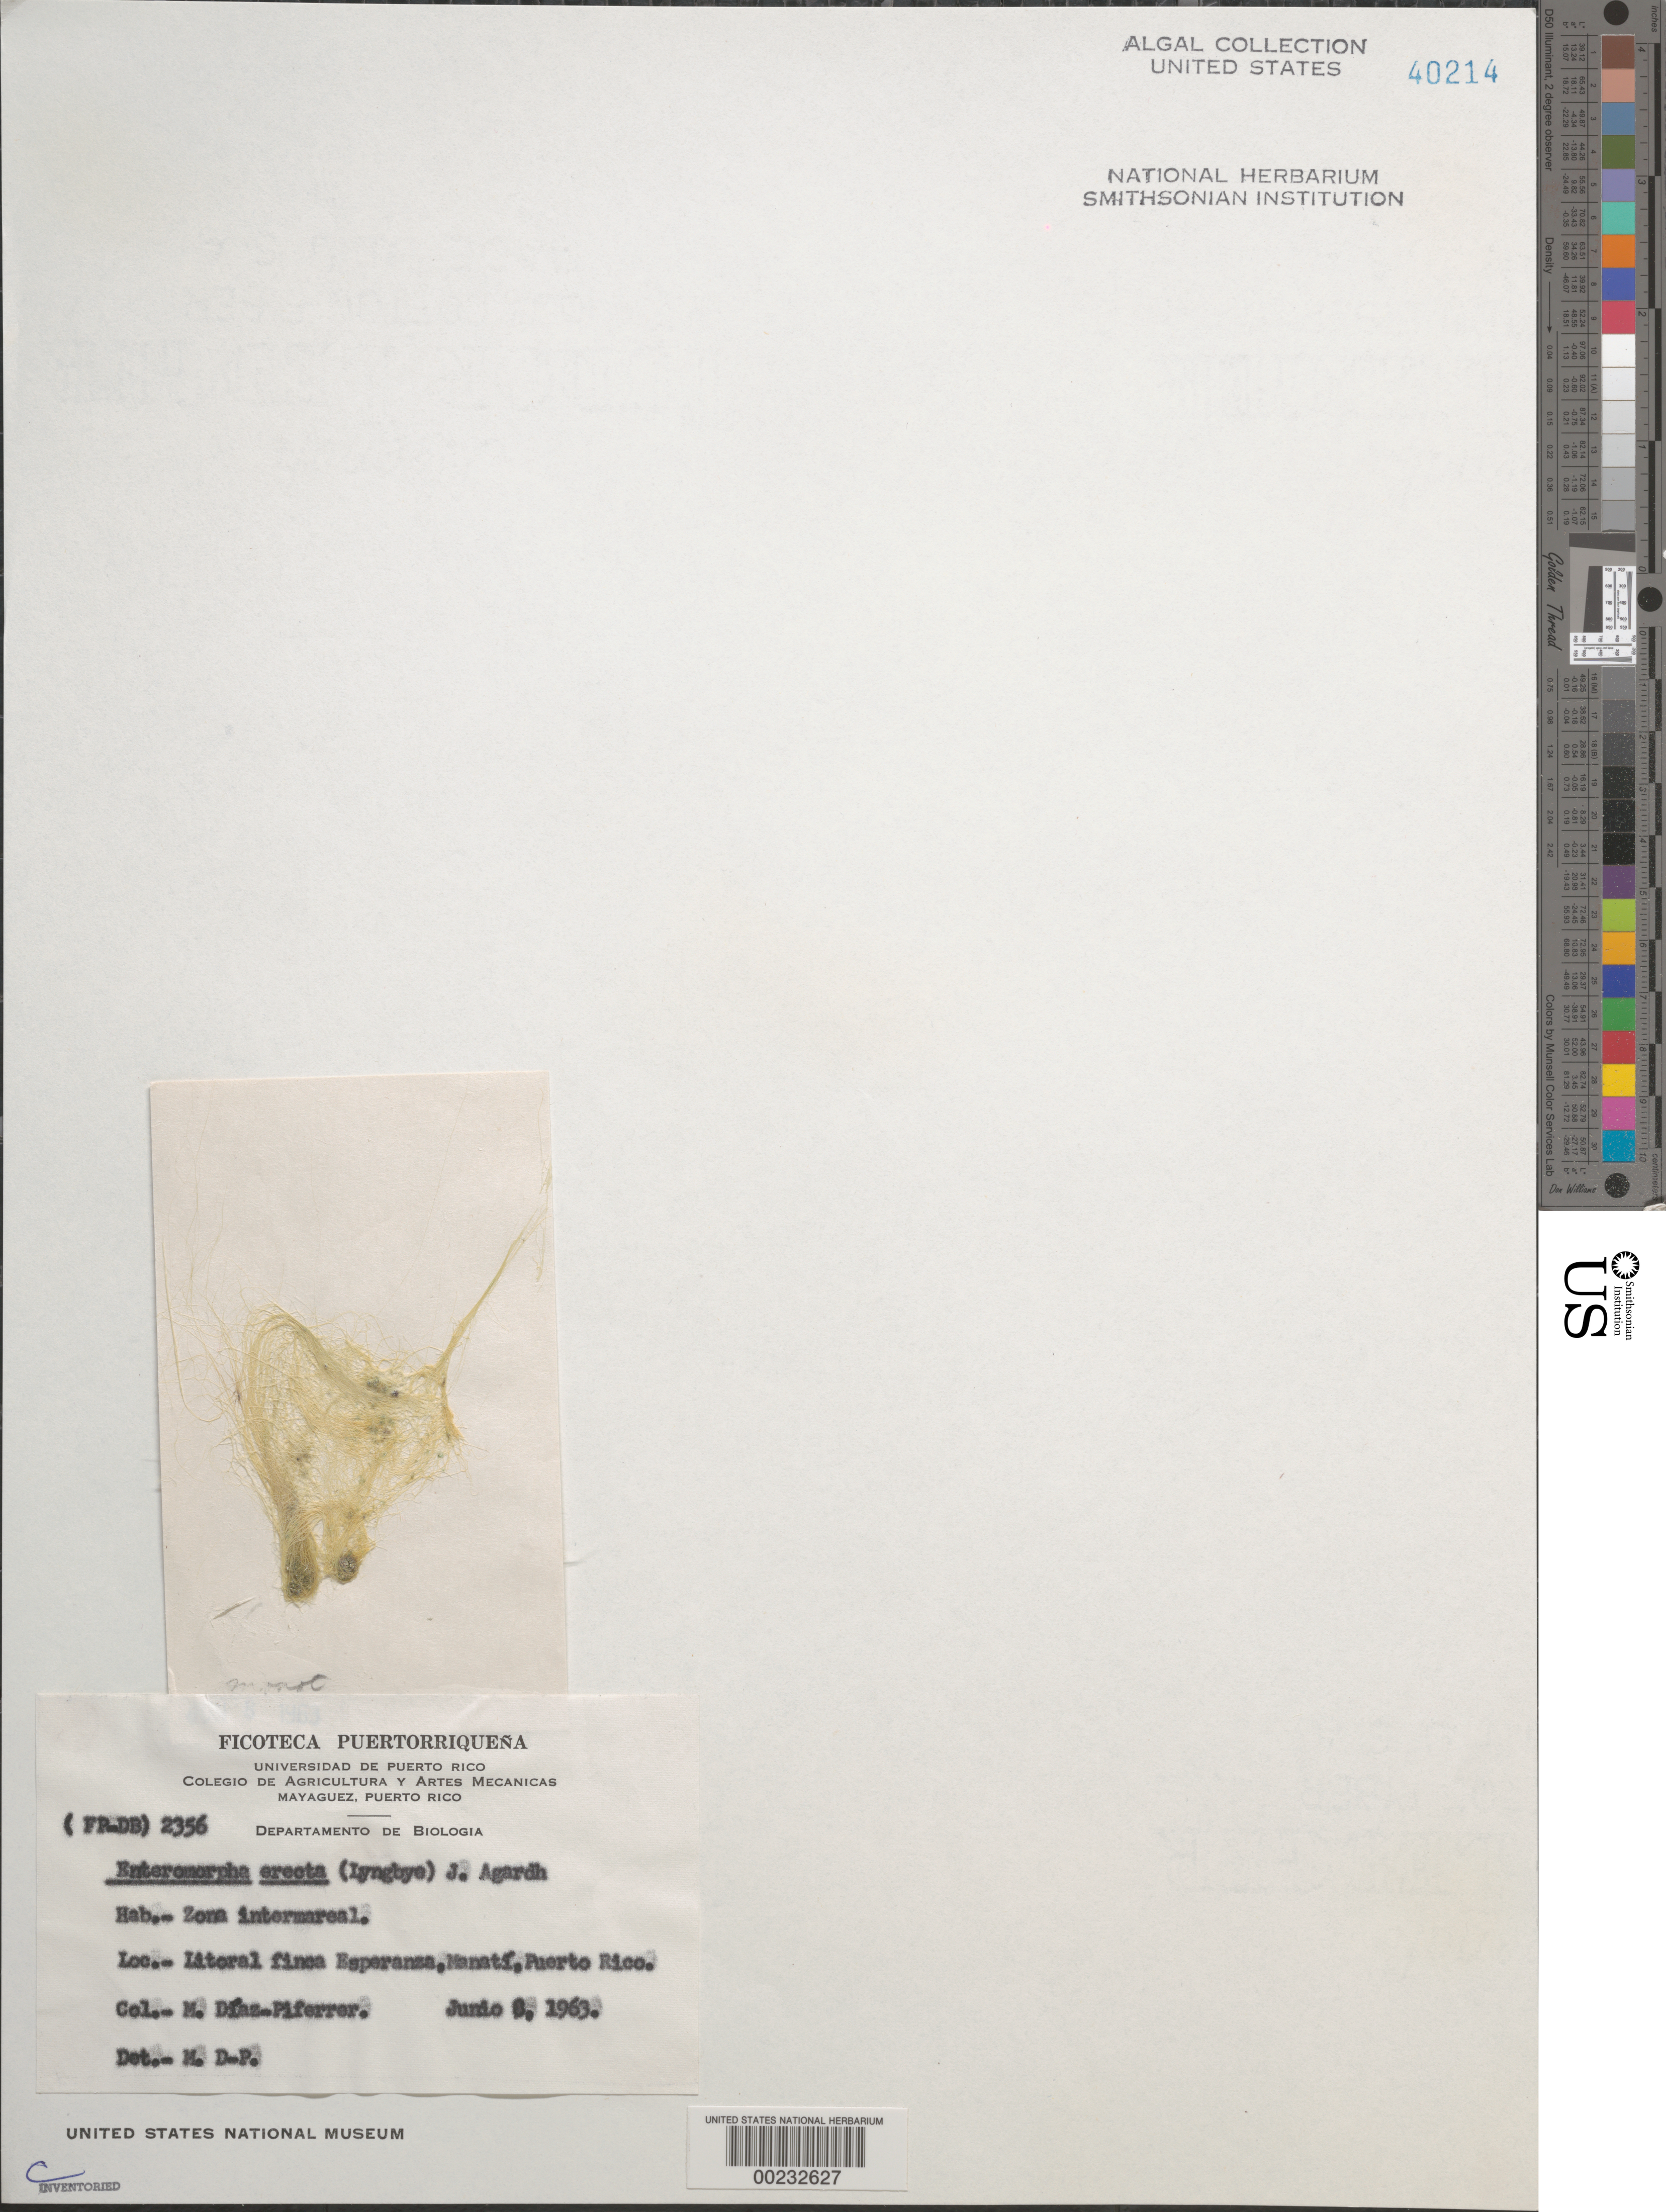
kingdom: Plantae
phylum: Chlorophyta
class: Ulvophyceae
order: Ulvales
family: Ulvaceae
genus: Ulva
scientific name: Ulva paradoxa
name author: C. Agardh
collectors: M. Diaz-Piferrer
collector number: (fp-db) 2356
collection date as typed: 08 Jun 1963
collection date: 1963-06-08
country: Puerto Rico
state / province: Manati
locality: Esperanza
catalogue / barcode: US 40214